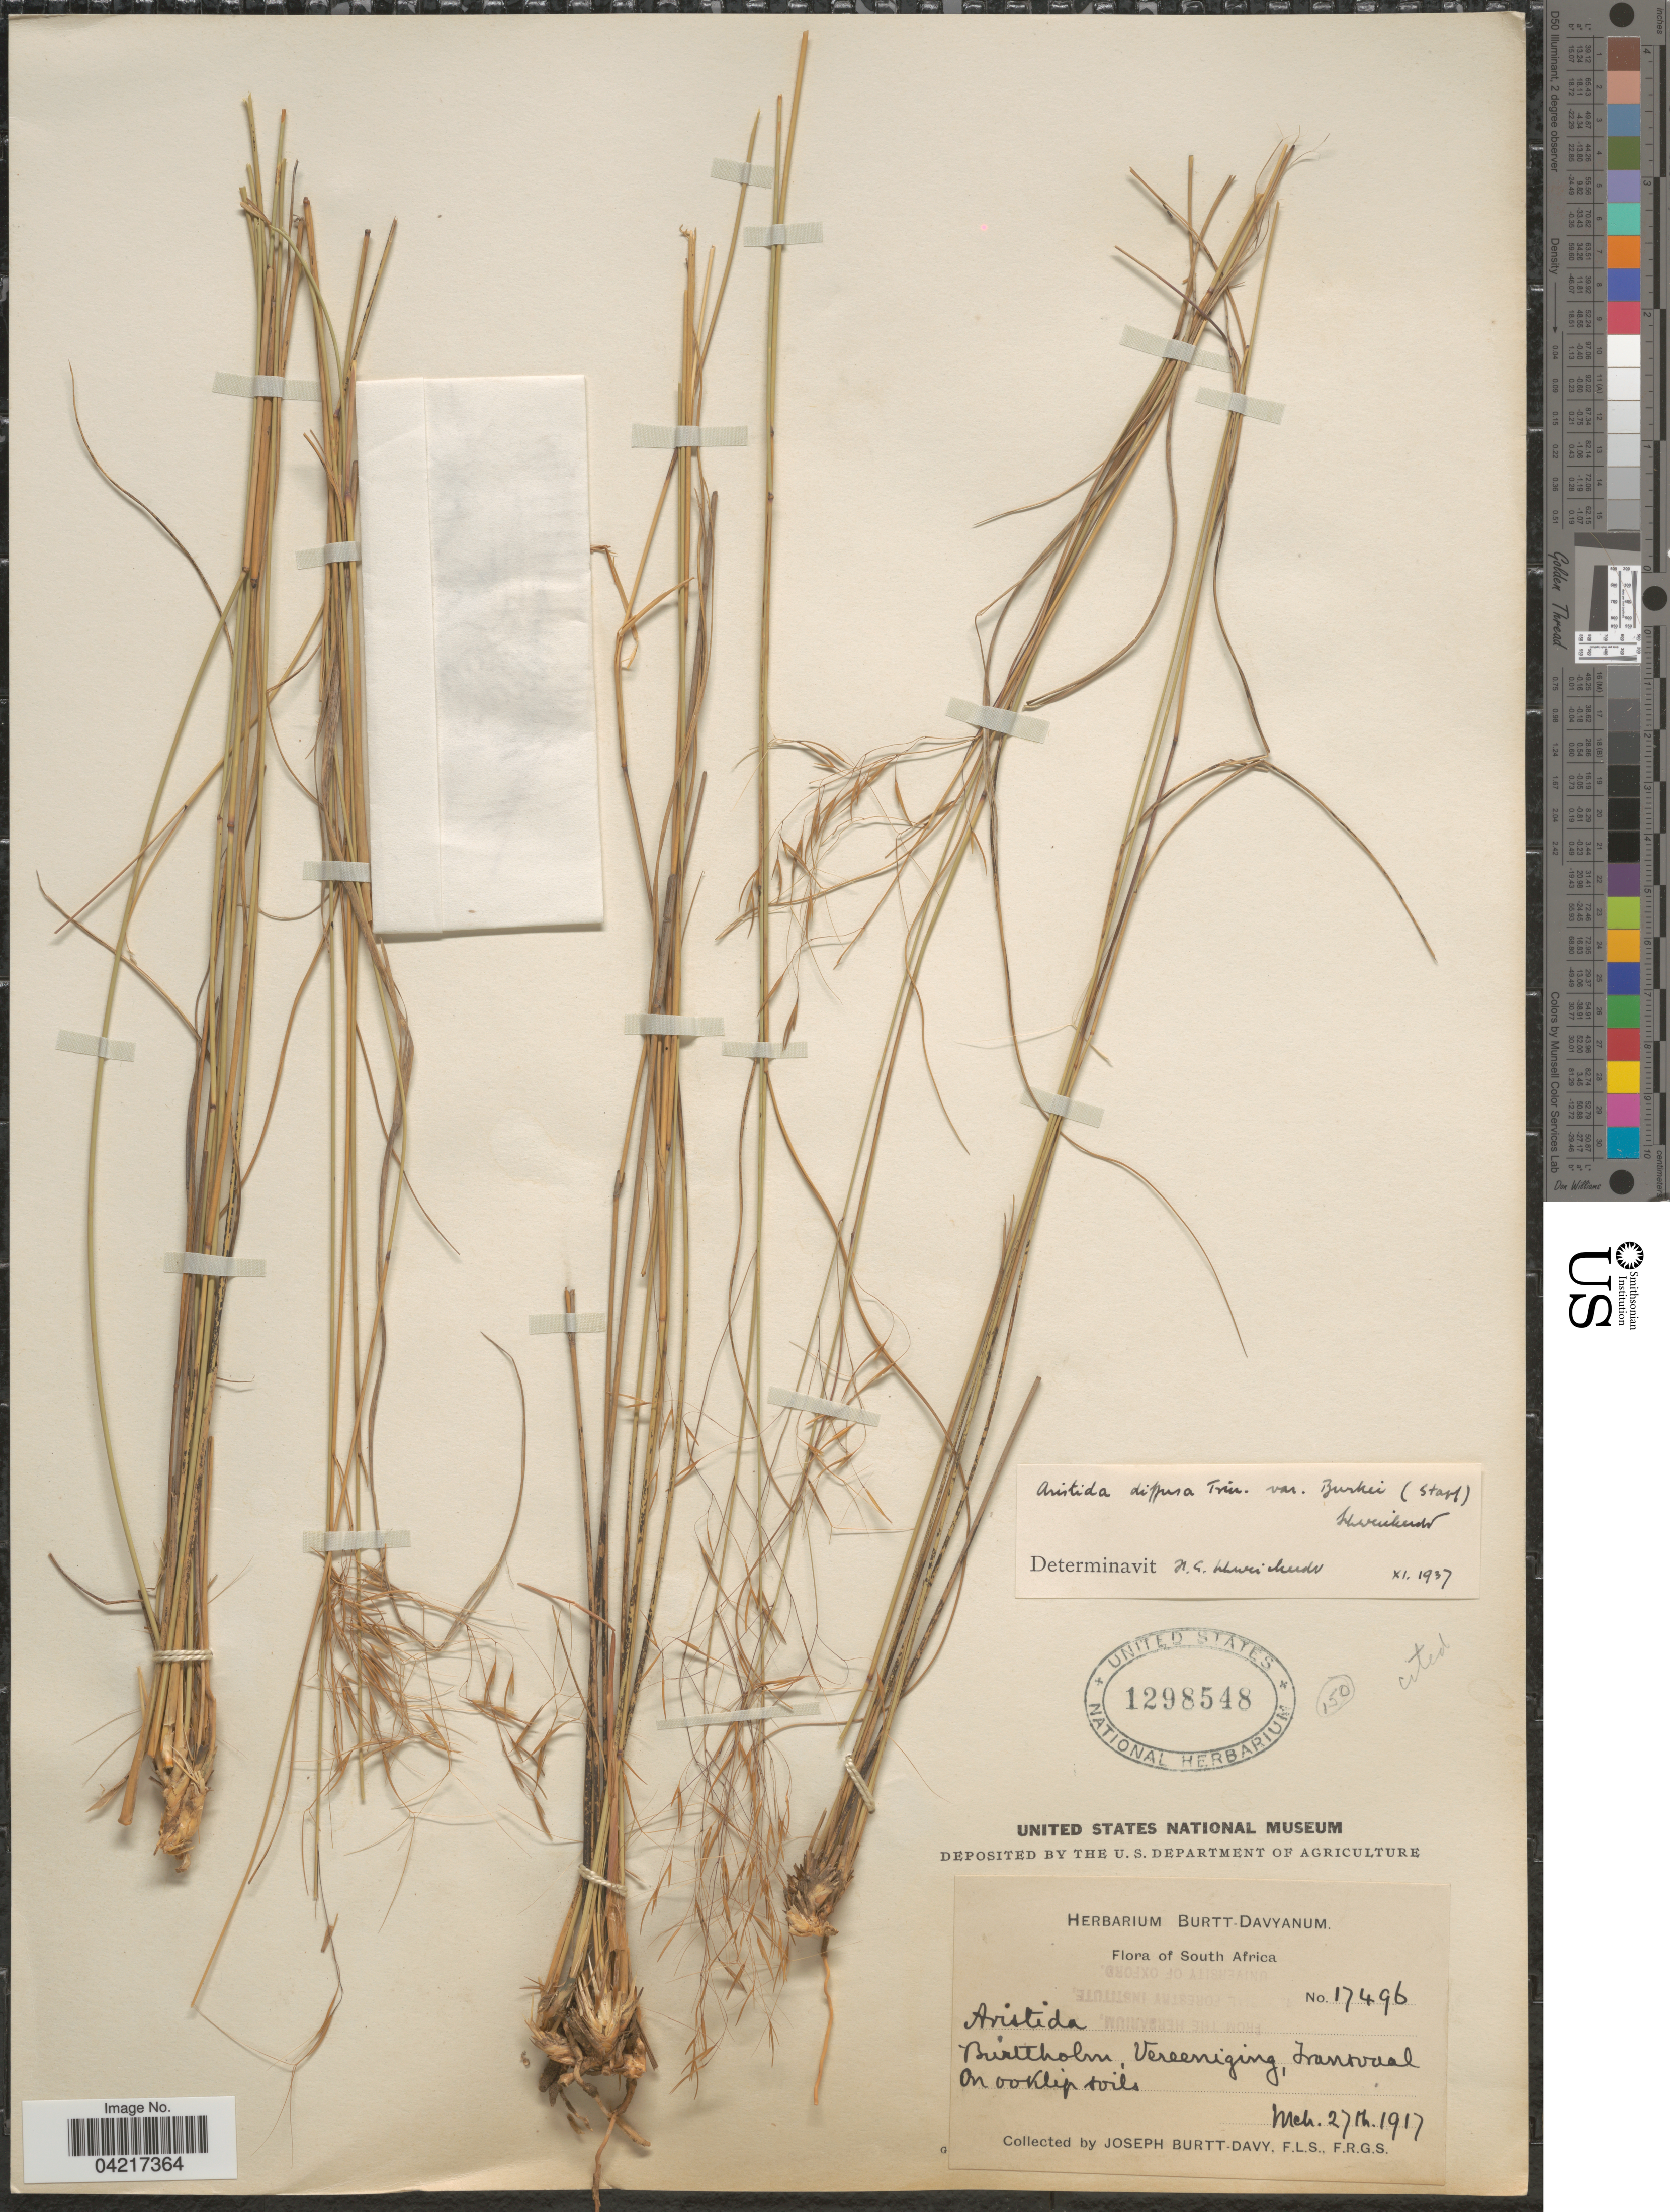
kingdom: Plantae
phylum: Tracheophyta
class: Liliopsida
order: Poales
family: Poaceae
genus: Aristida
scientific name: Aristida diffusa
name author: Trin.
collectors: J. Burtt Davy, F. L. S. & F. R. G. S.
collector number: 17496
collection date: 1917-03-27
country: South Africa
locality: Burttholm, Vereeniging, Transvaal. On ooklip soils.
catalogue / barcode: US 1298548